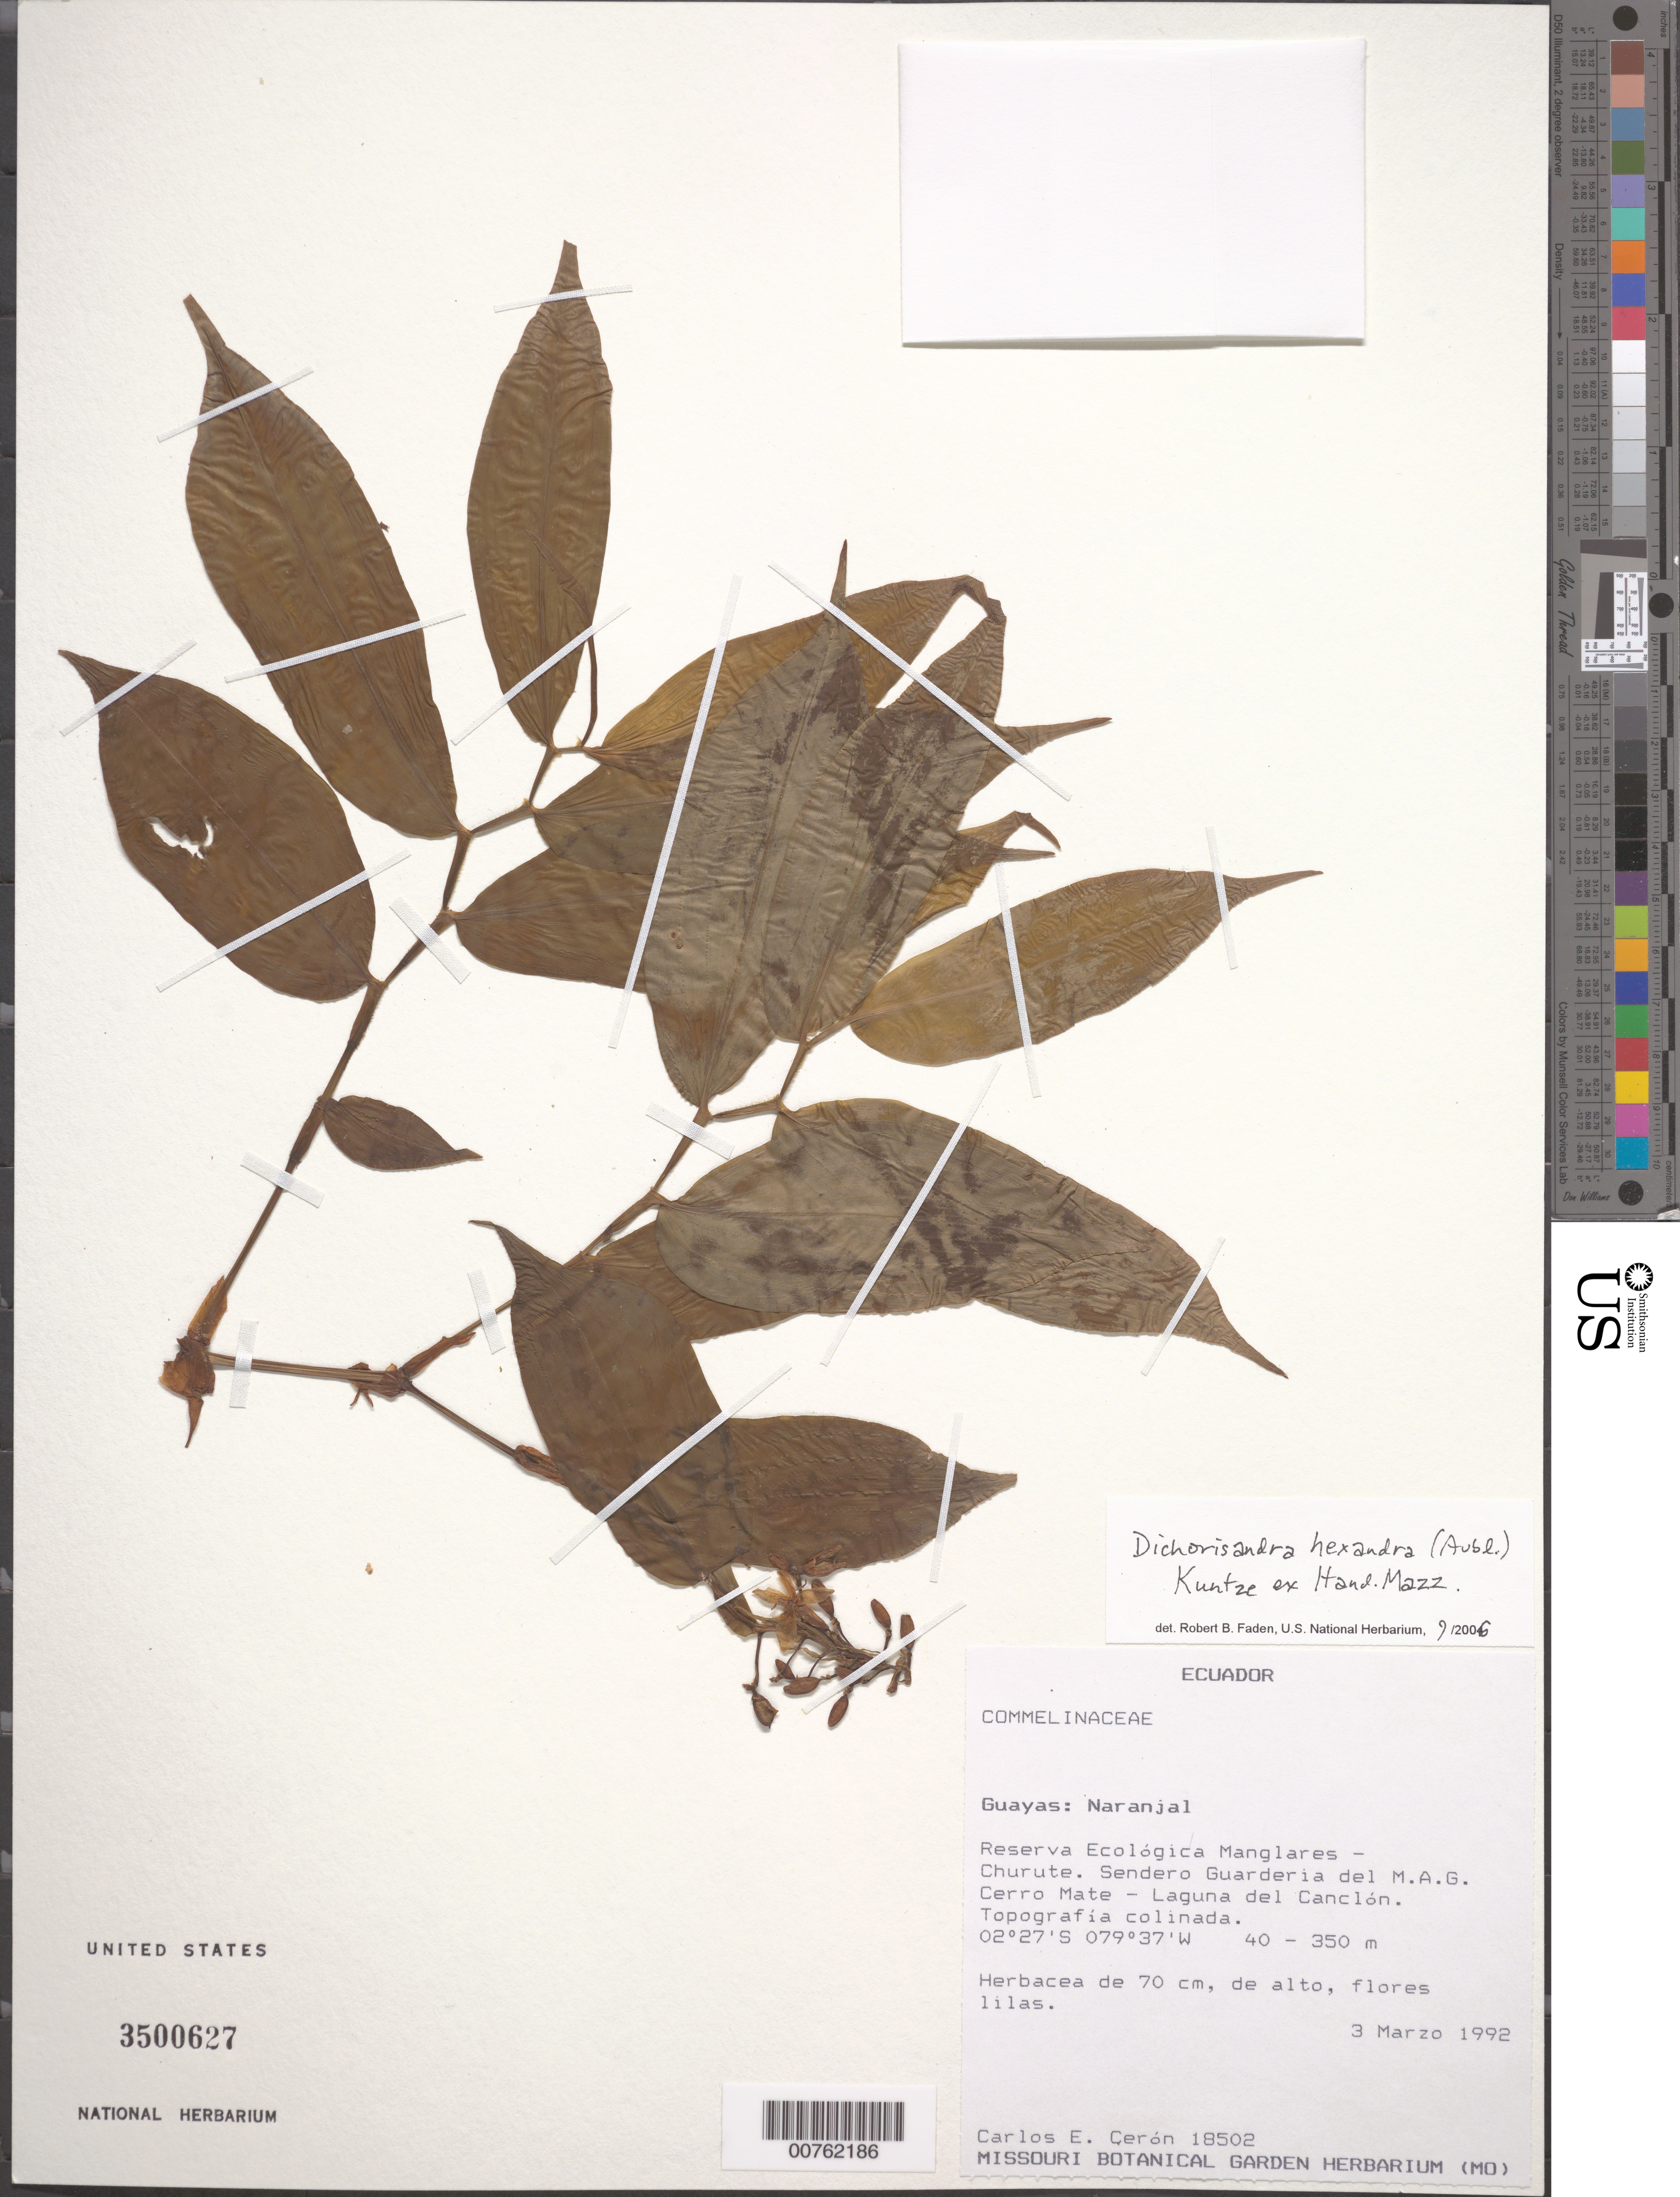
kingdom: Plantae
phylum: Tracheophyta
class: Liliopsida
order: Commelinales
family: Commelinaceae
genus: Dichorisandra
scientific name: Dichorisandra hexandra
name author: (Aubl.) Standl.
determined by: Faden, Robert B., (US), Smithsonian Institution - National Museum of Natural History (UNITED STATES)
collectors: C. E. Cerón M.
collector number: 18502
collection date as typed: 03 Mar 1992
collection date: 1992-03-03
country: Ecuador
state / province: Guayas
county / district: Naranjal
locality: Reserva Ecologica Manglares - Churute. Sendero Guarderia del M.A.G. Cerro Mate - Laguna del Canclon. Topografia Colinada.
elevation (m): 40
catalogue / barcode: US 3500627